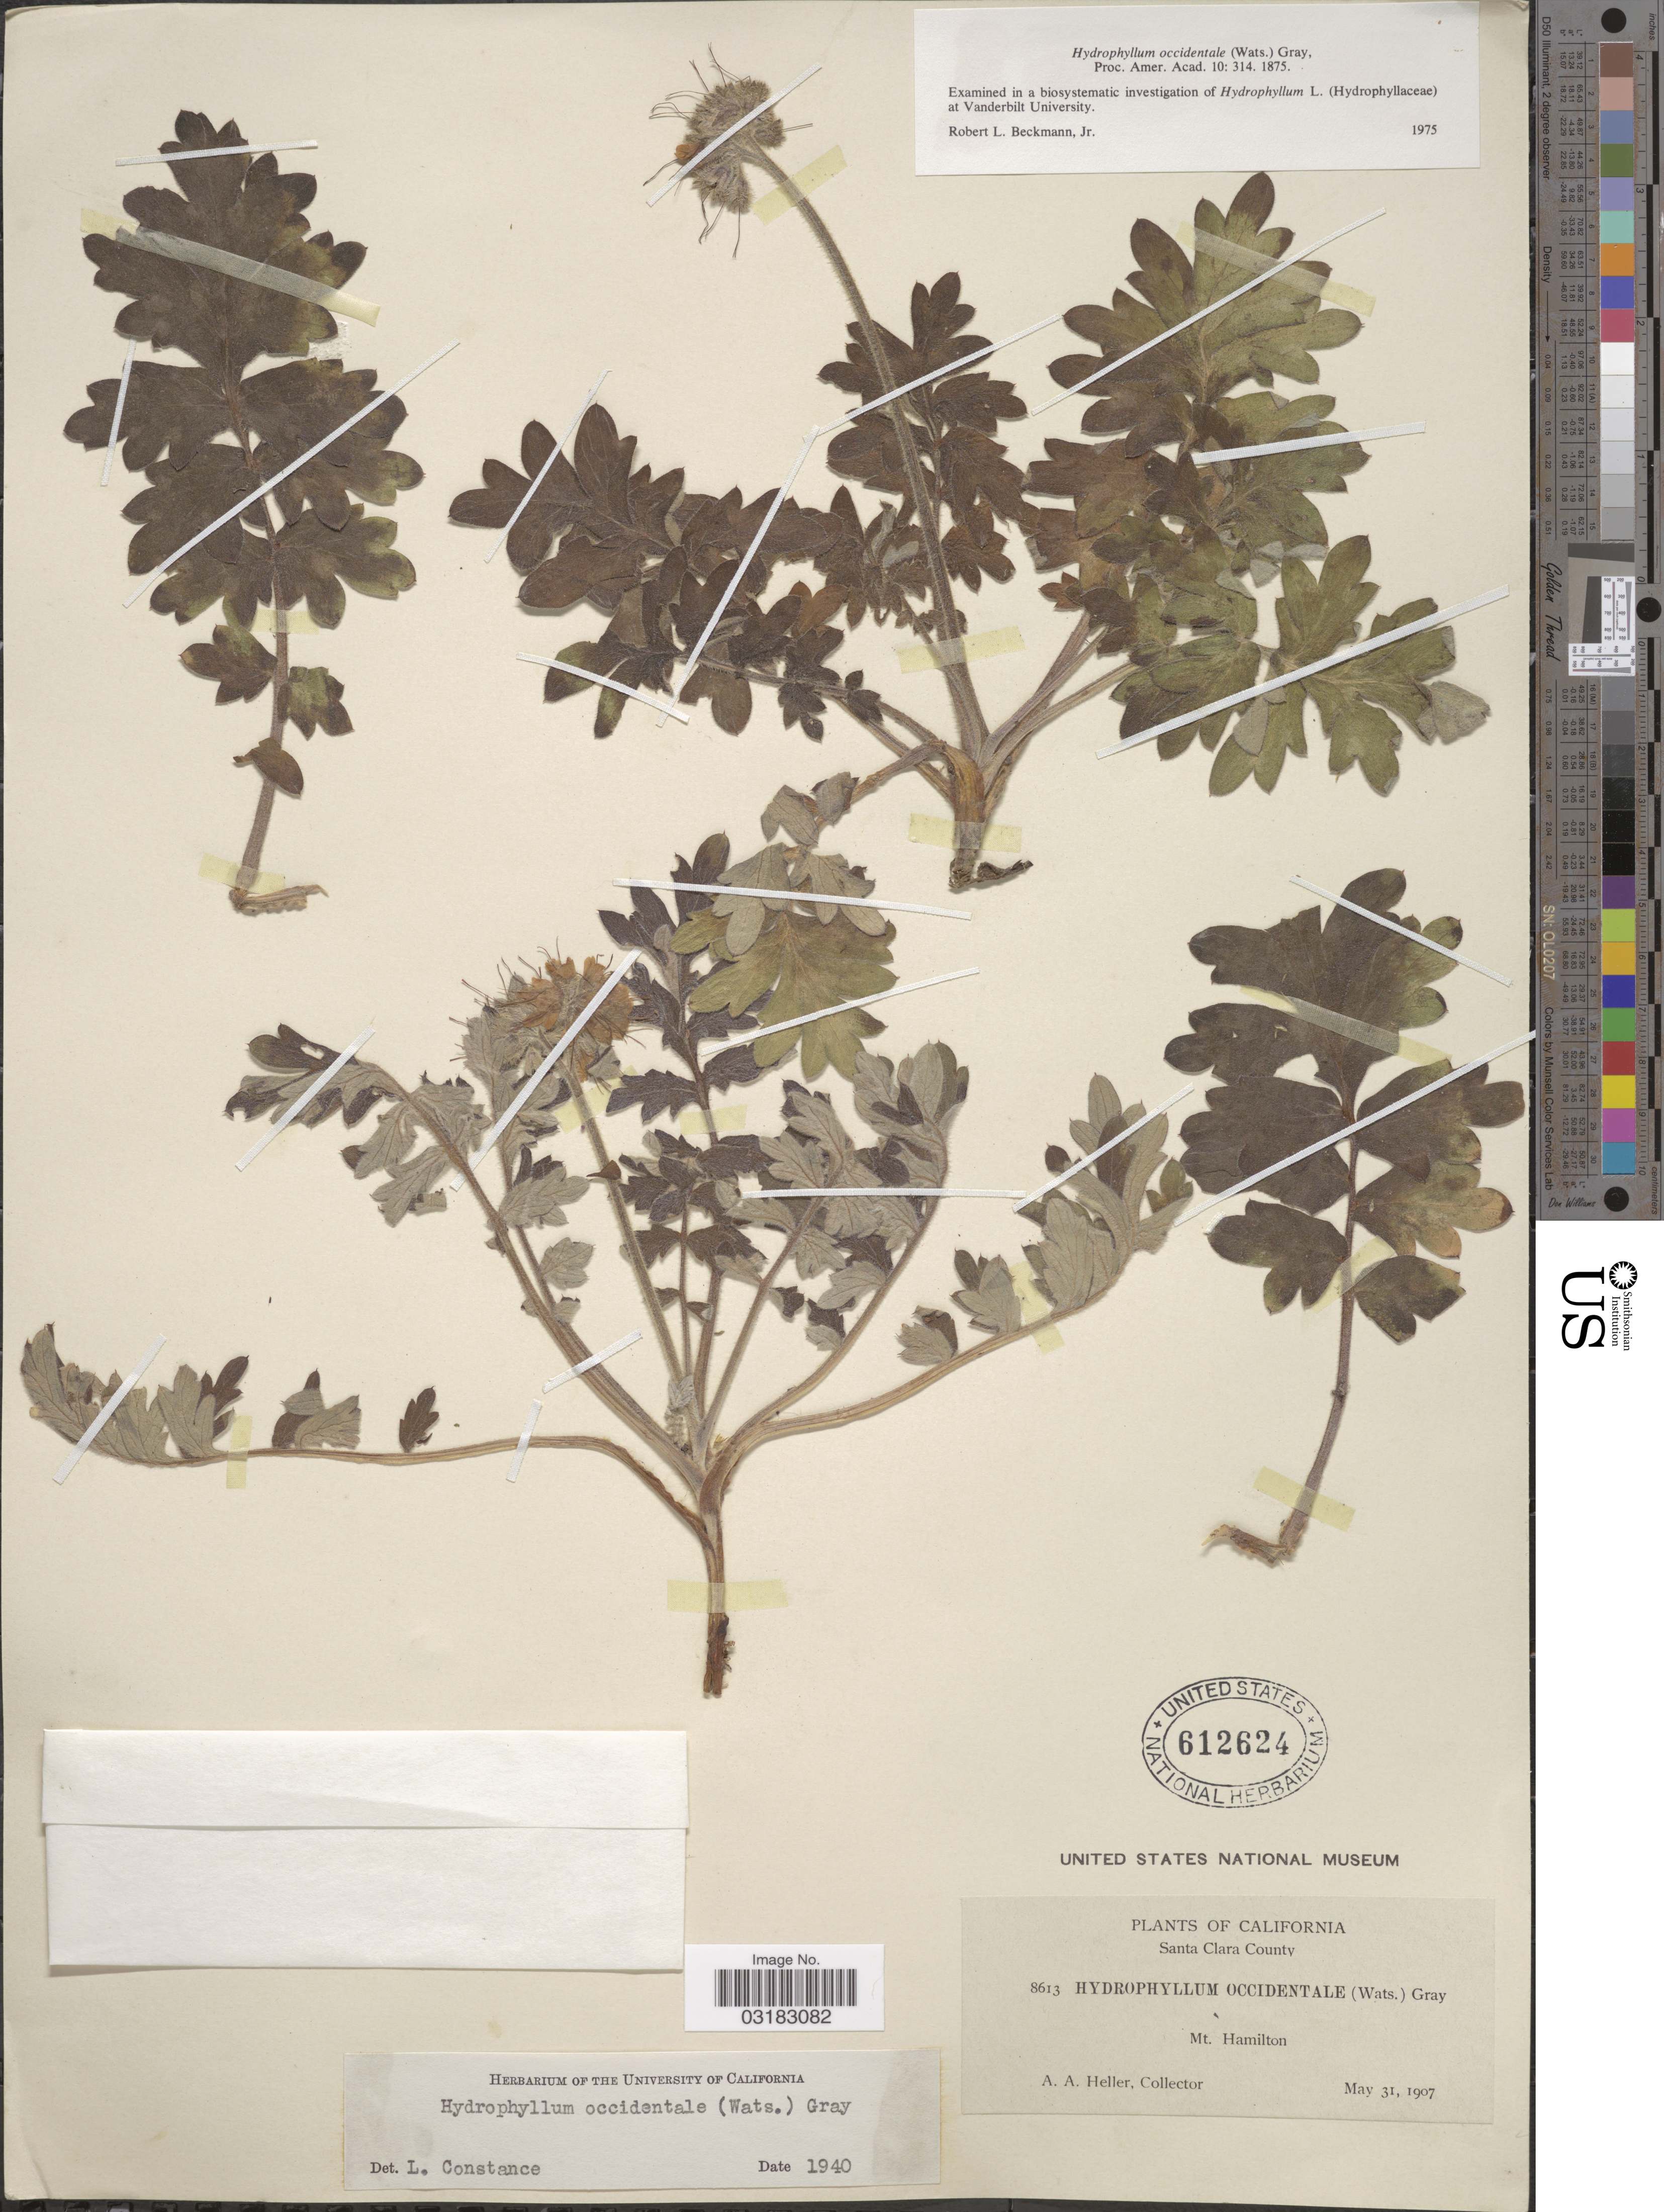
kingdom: Plantae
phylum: Tracheophyta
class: Magnoliopsida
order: Boraginales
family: Hydrophyllaceae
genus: Hydrophyllum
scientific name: Hydrophyllum occidentale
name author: (S. Watson) A. Gray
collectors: A. A. Heller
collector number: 8613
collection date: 1907-05-31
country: United States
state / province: California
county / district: Santa Clara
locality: Santa Clara County. Mt. Hamilton.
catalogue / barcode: US 612624